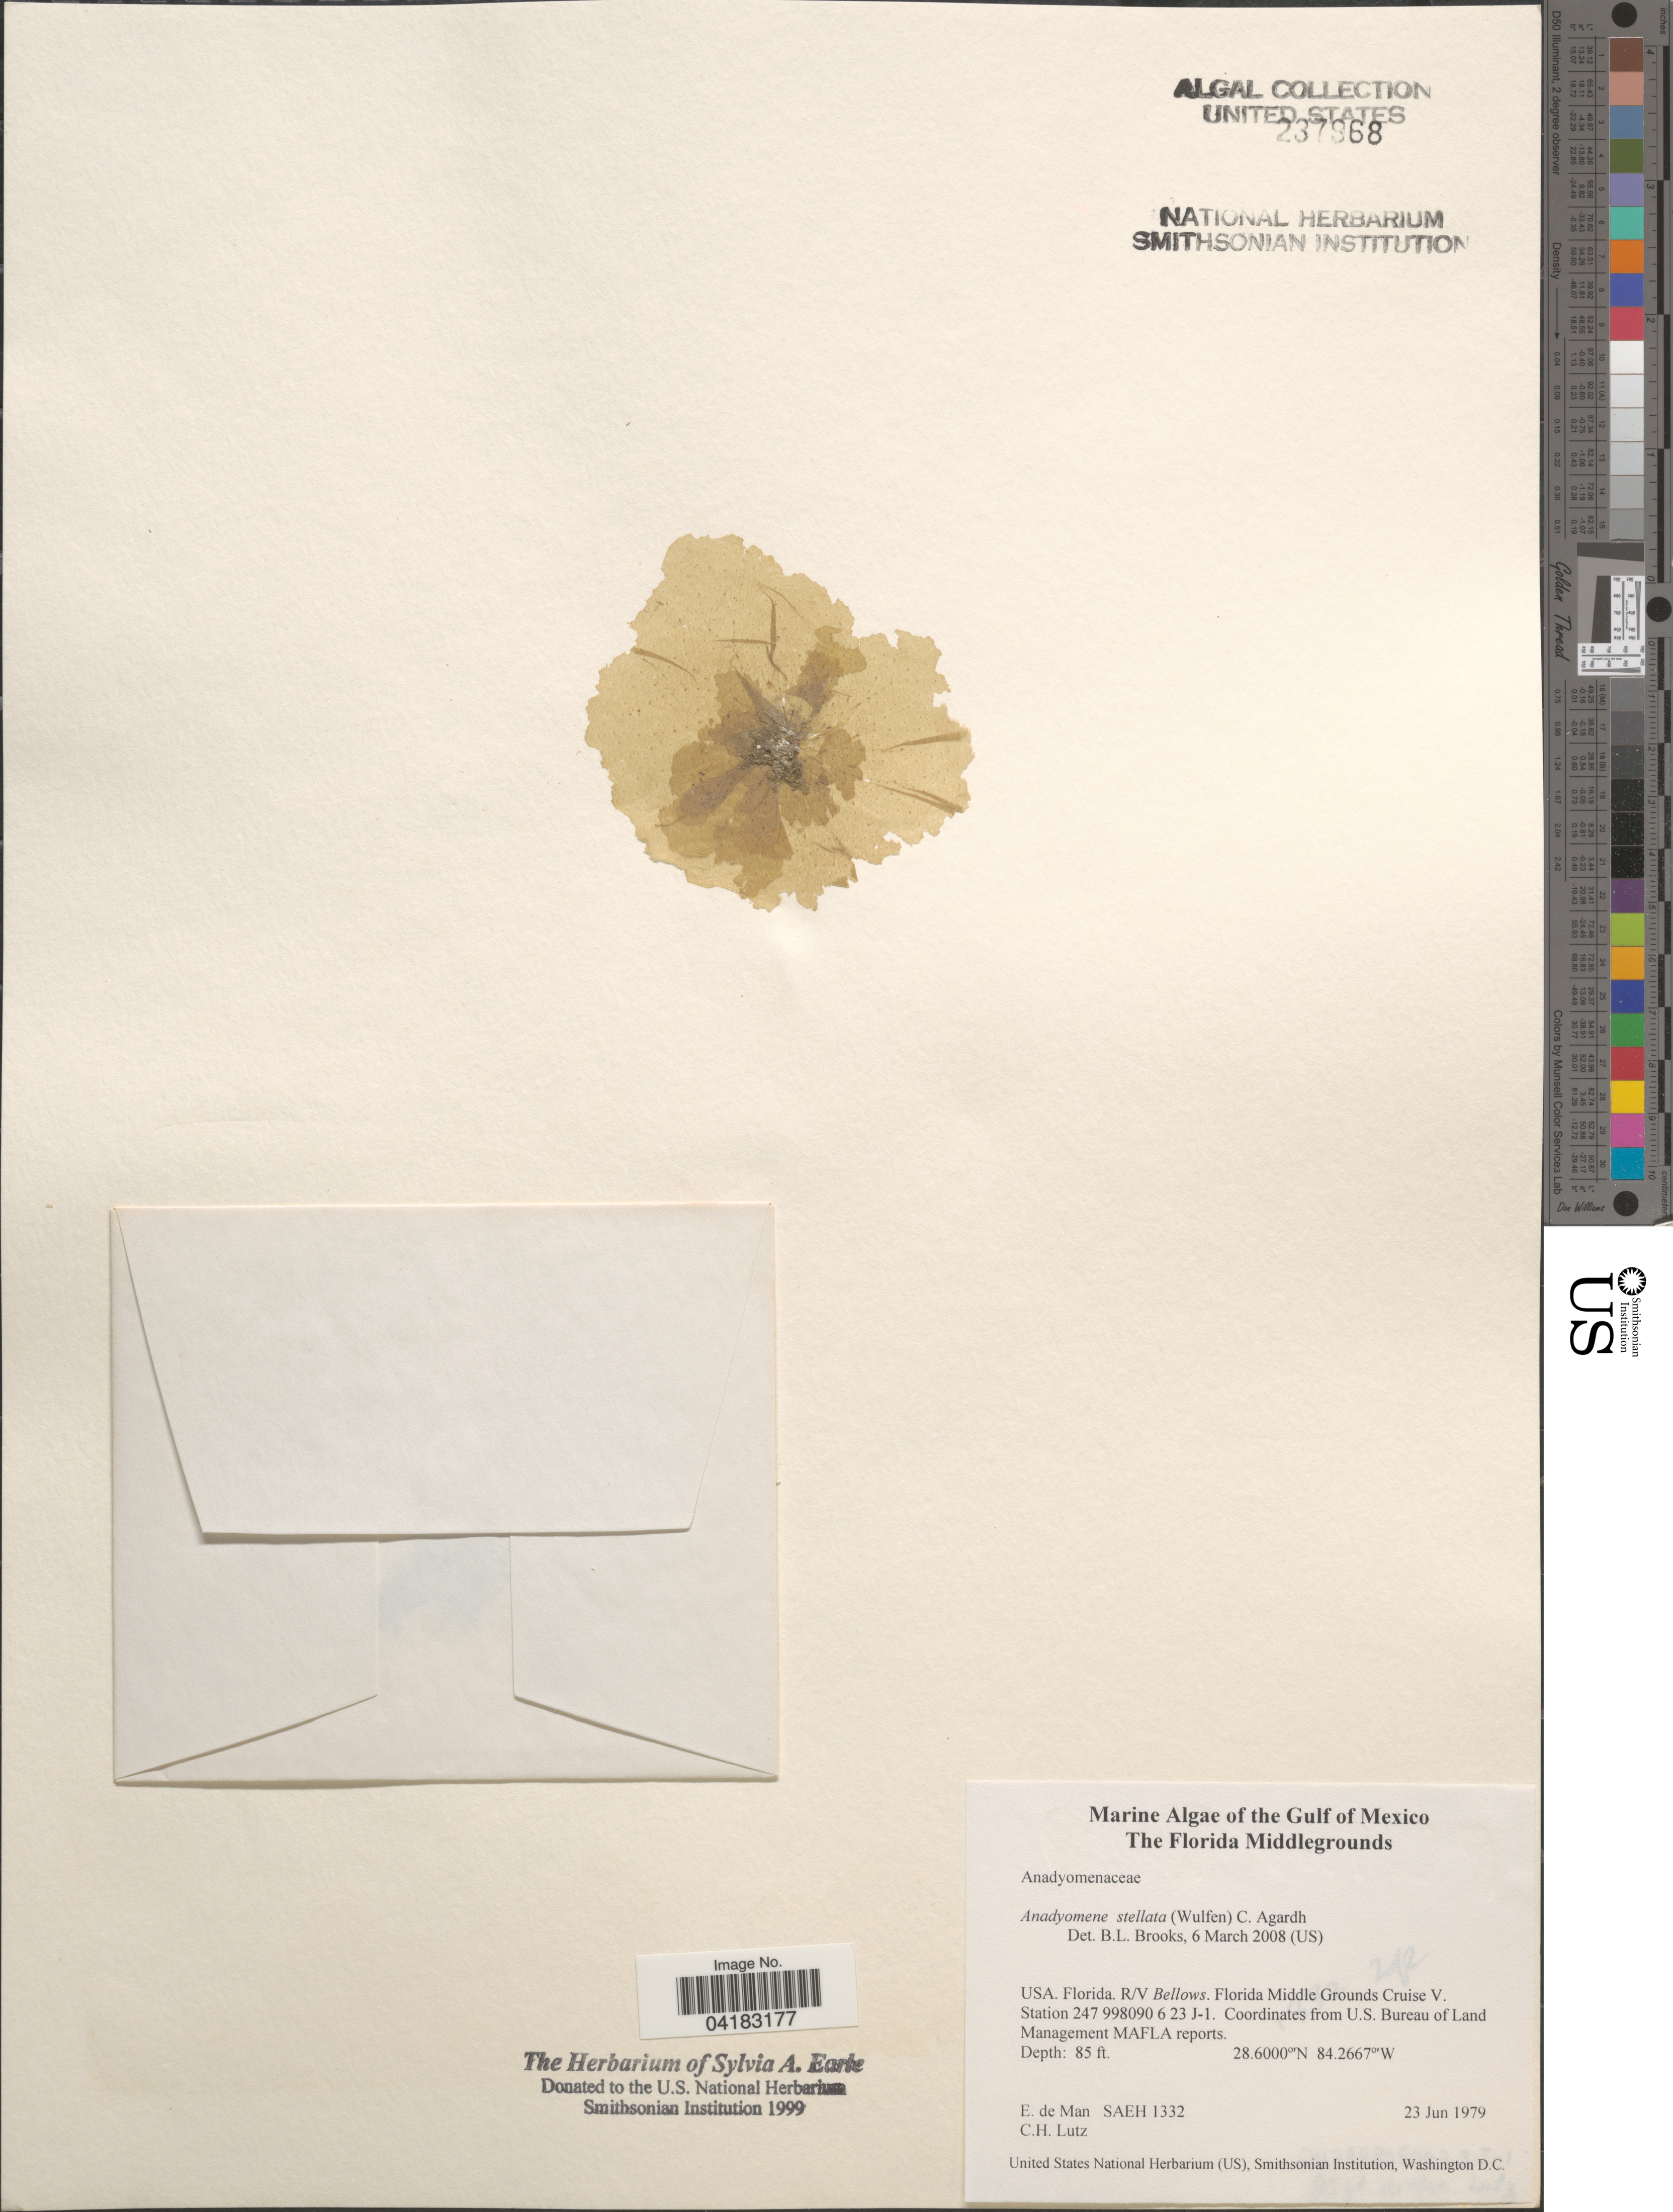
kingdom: Plantae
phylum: Chlorophyta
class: Ulvophyceae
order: Cladophorales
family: Anadyomenaceae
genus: Anadyomene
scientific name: Anadyomene stellata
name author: (Wulfen) C. Agardh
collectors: E. de Man & C. Lutz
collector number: SAEH1332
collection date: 1979-06-23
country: United States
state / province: Florida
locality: Gulf of Mexico. R/V Bellows. Florida Middle Grounds Cruise V. Station 247 998090 6 23 J-1.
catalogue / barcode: US 237968